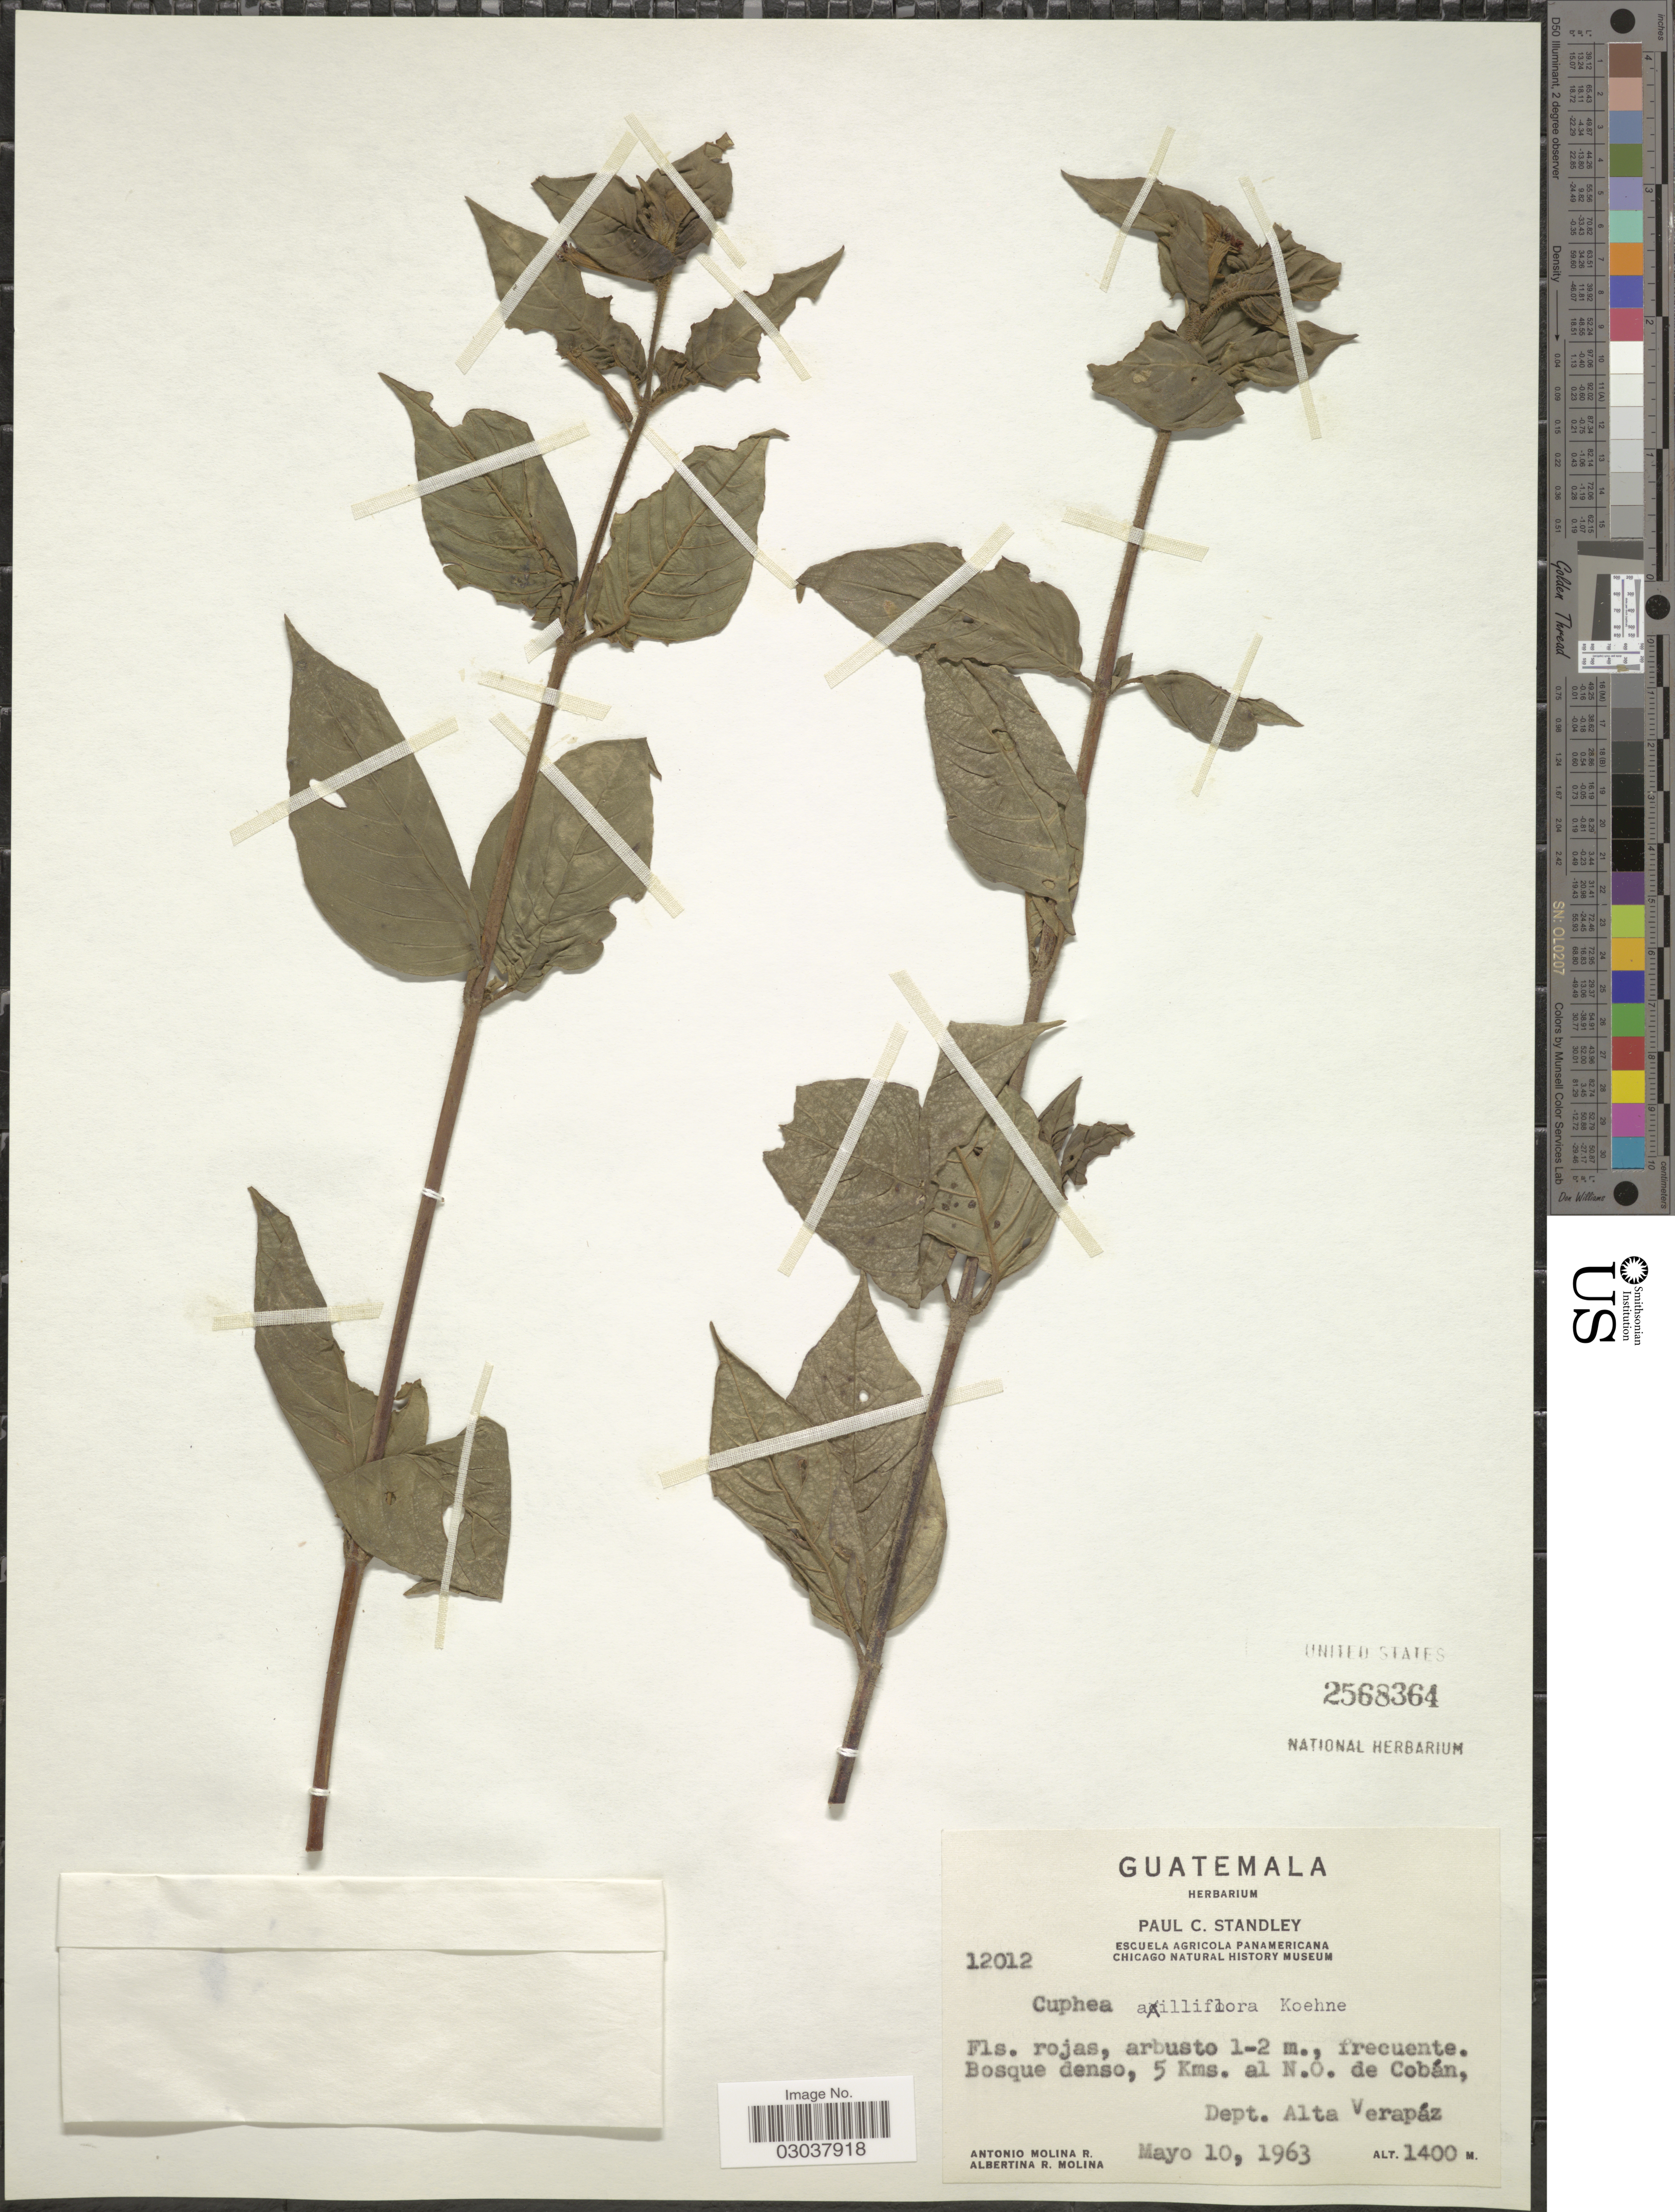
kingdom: Plantae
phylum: Tracheophyta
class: Magnoliopsida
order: Myrtales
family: Lythraceae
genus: Cuphea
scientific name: Cuphea axilliflora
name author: (Koehne) Koehne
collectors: A. Molina R. & A. R. Molina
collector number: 12012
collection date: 1963-05-10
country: Guatemala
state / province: Alta Verapaz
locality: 5 Kms. al N.O. de Cobán, Dept. Alta Verapáz.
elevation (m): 1400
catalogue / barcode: US 2568364